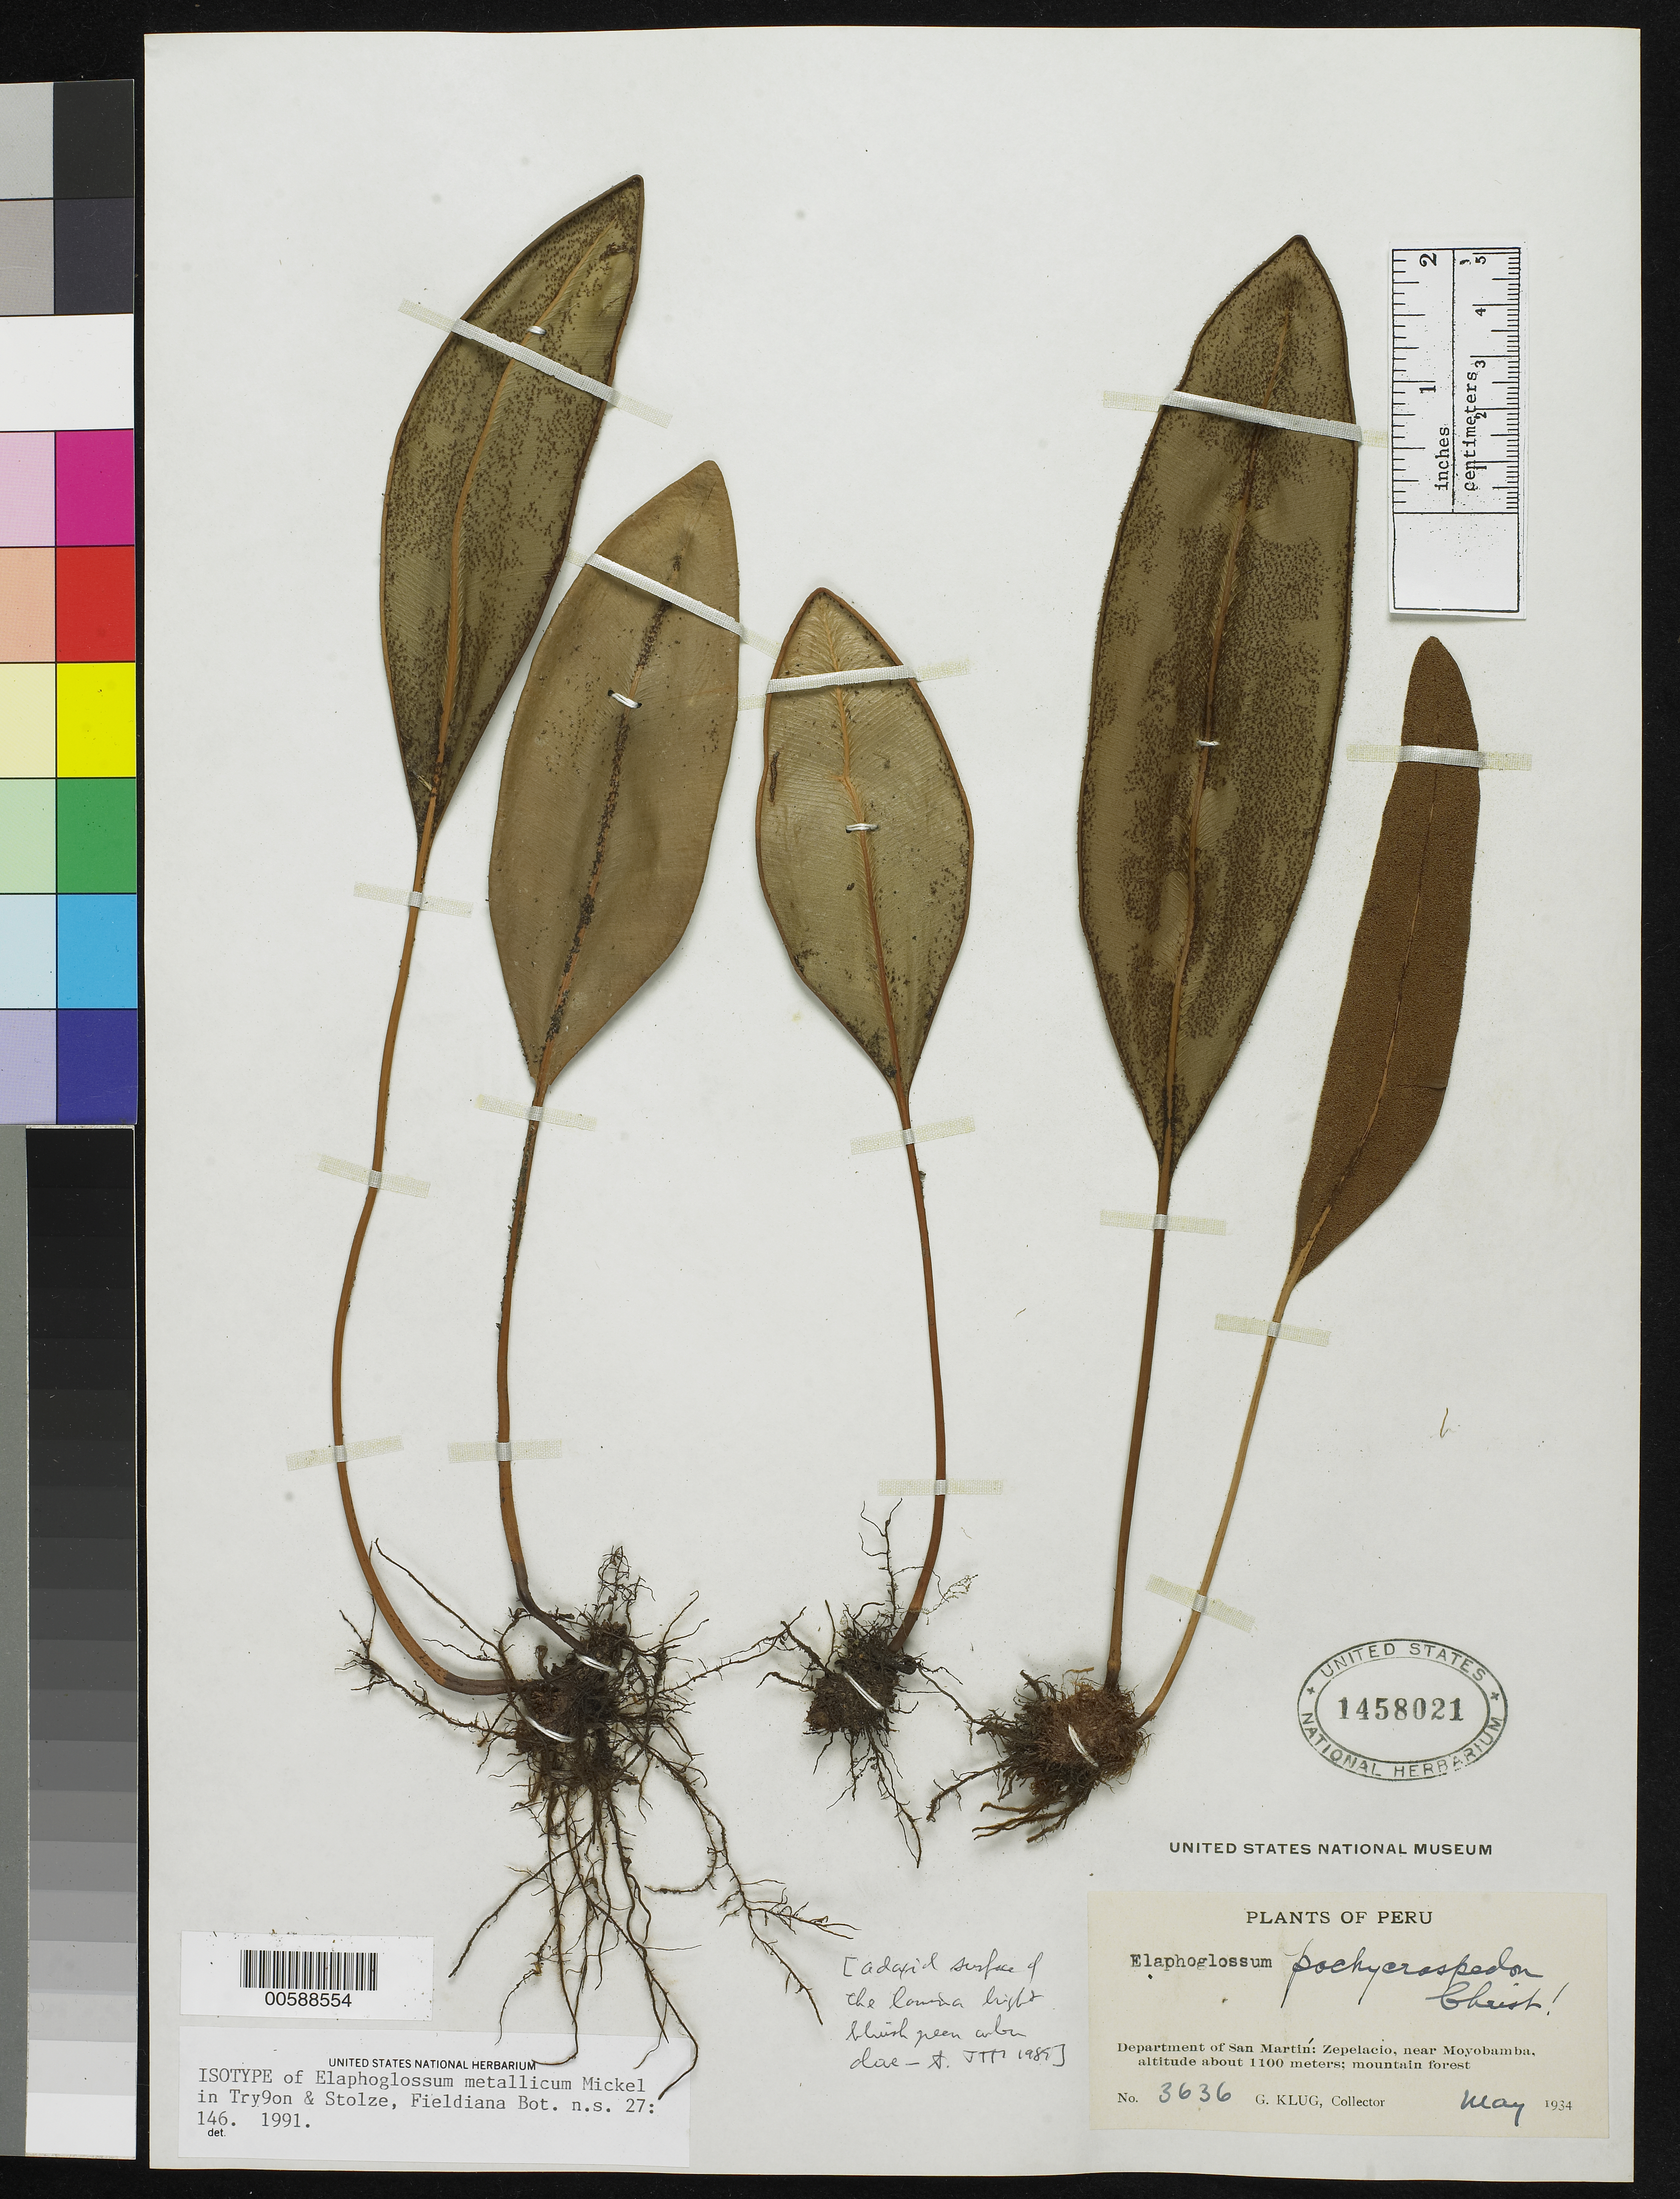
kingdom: Plantae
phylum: Tracheophyta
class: Polypodiopsida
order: Polypodiales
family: Dryopteridaceae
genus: Elaphoglossum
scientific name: Elaphoglossum metallicum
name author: Mickel in A.F. Tryon & Stolze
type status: Isotype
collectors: G. Klug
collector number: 3636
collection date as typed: May 1934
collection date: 1934-05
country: Peru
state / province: San Martín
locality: Zepelacio, near Moyobamba.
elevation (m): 1100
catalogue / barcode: US 1458021